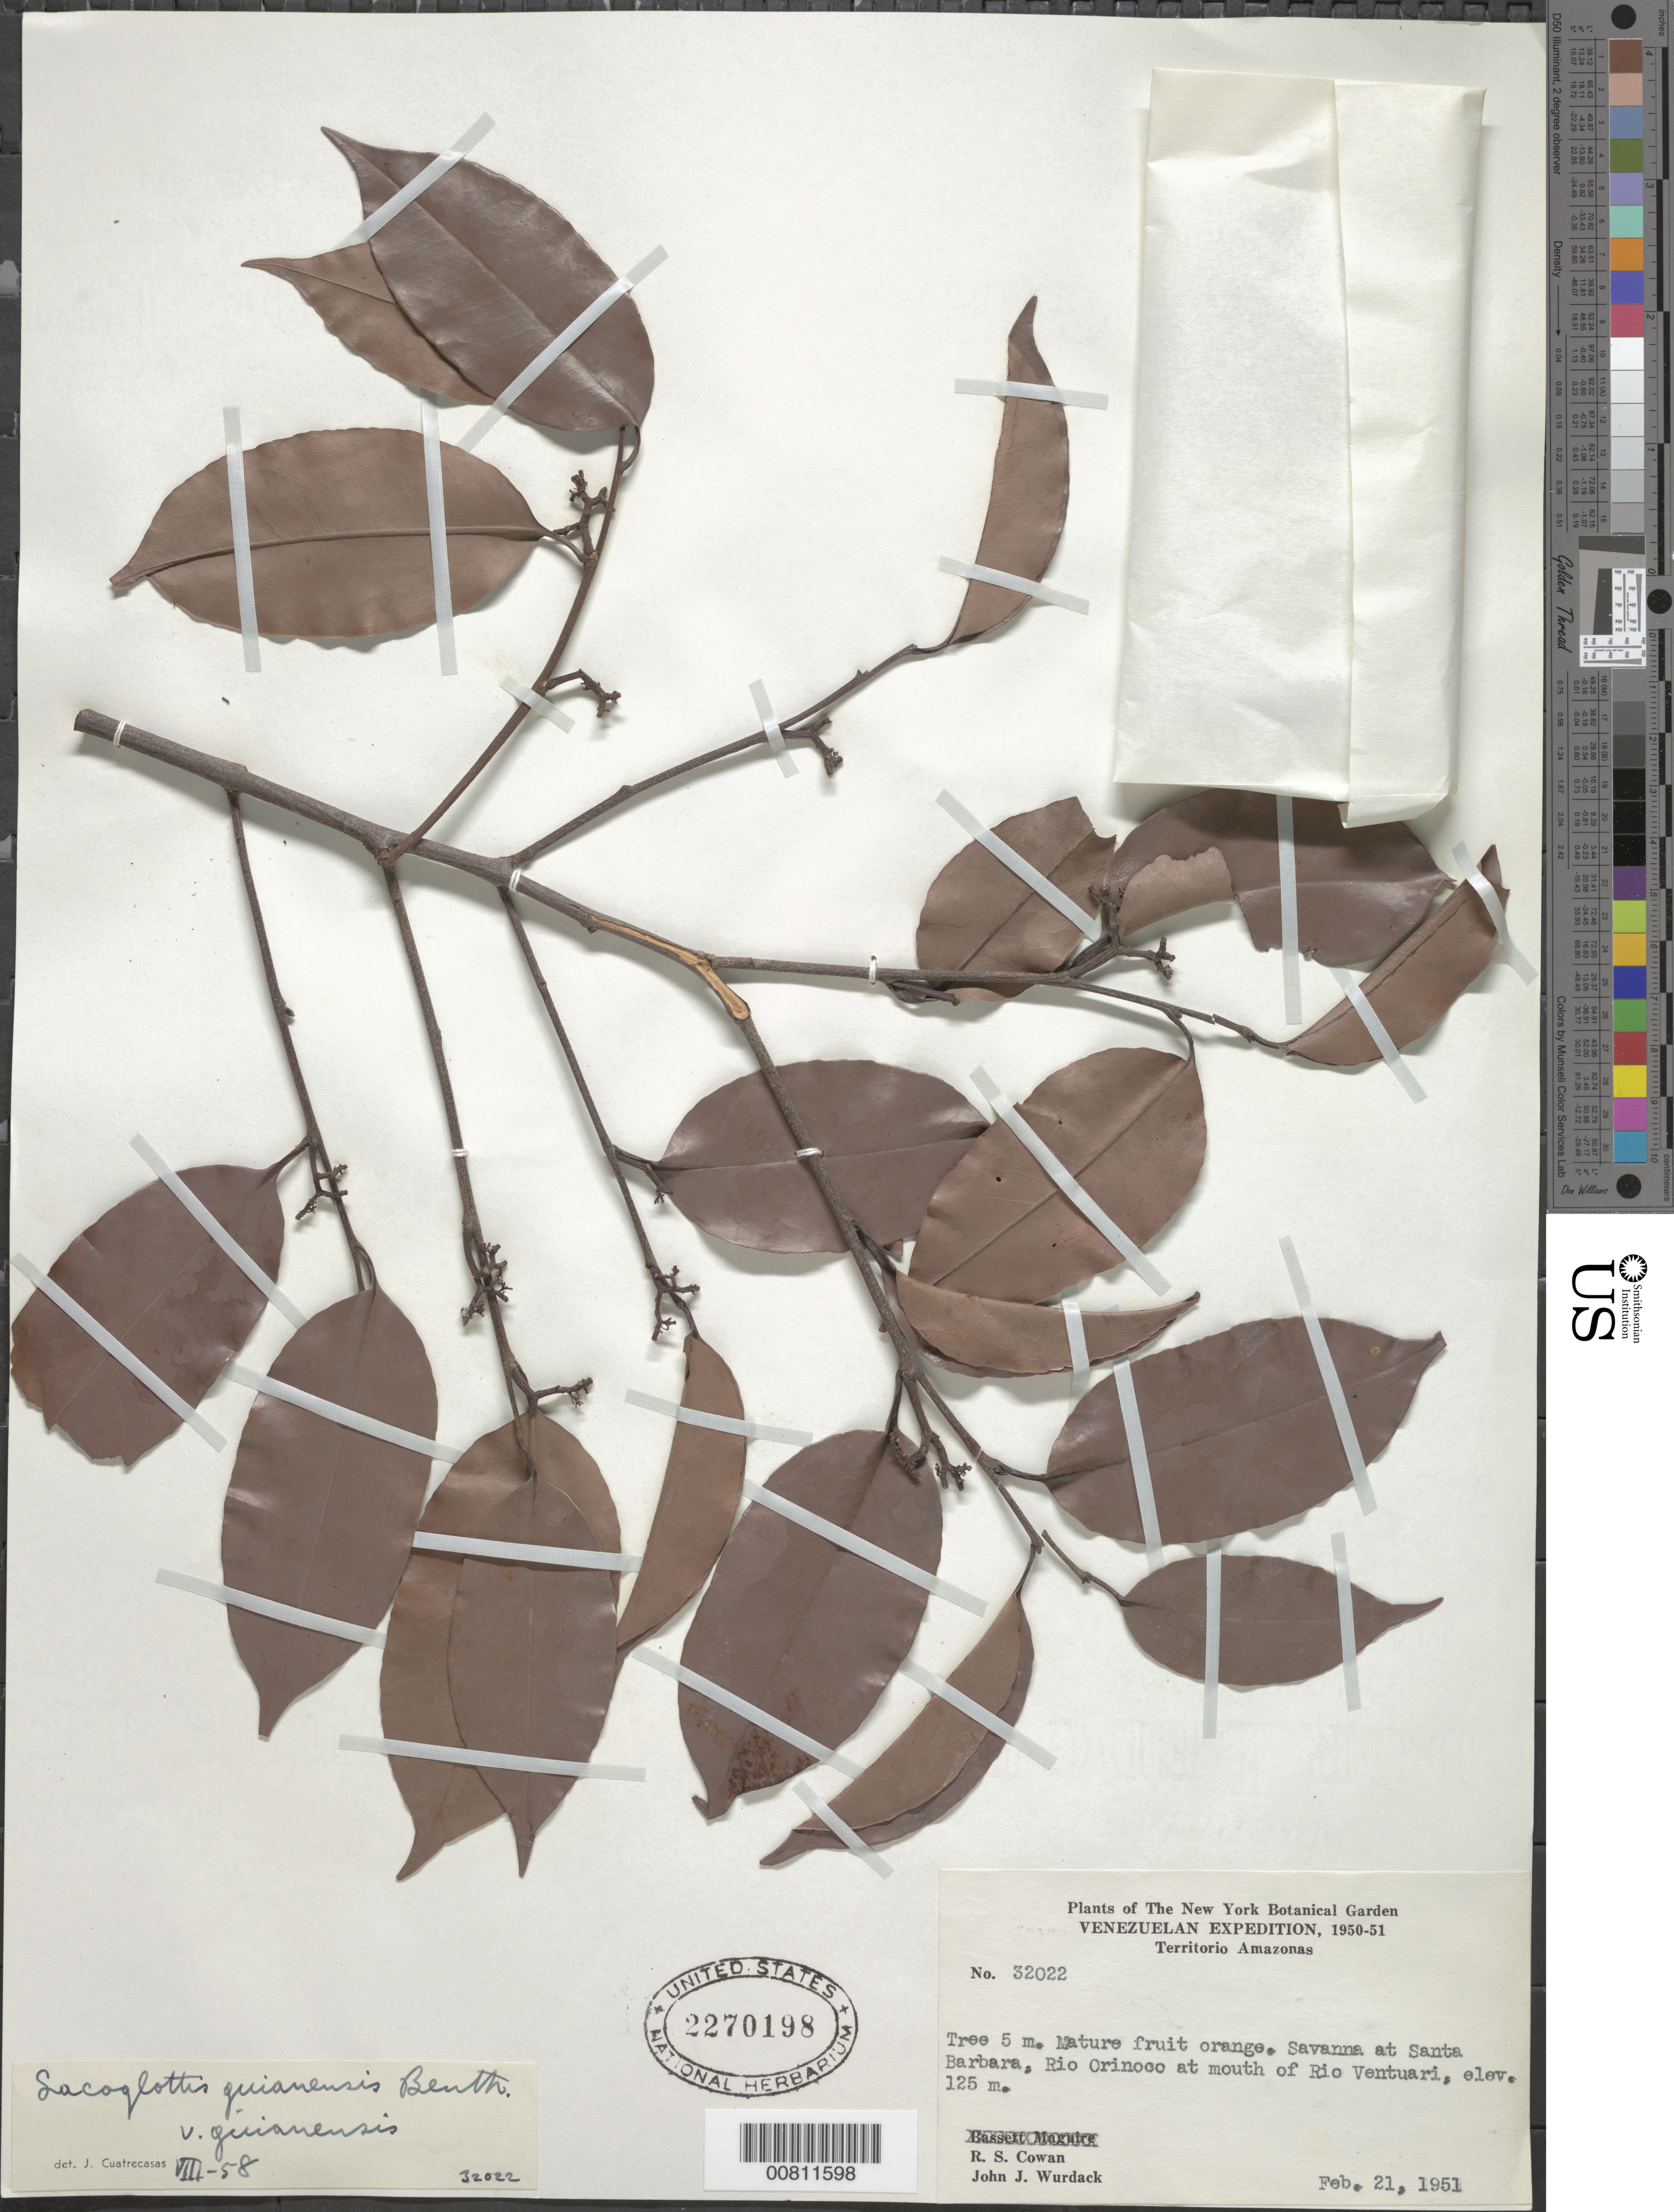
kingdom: Plantae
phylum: Tracheophyta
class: Magnoliopsida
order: Malpighiales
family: Humiriaceae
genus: Sacoglottis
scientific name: Sacoglottis guianensis var. guianensis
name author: Benth.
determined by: Cuatrecasas, J.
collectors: R. S. Cowan & J. J. Wurdack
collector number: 32022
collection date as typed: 21-Feb-51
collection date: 1951-02-21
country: Venezuela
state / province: Amazonas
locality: Santa Barbara, Río Orinoco, at mouth of Río Ventuari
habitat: Savanna at mouth of river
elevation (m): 125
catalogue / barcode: US 2270198